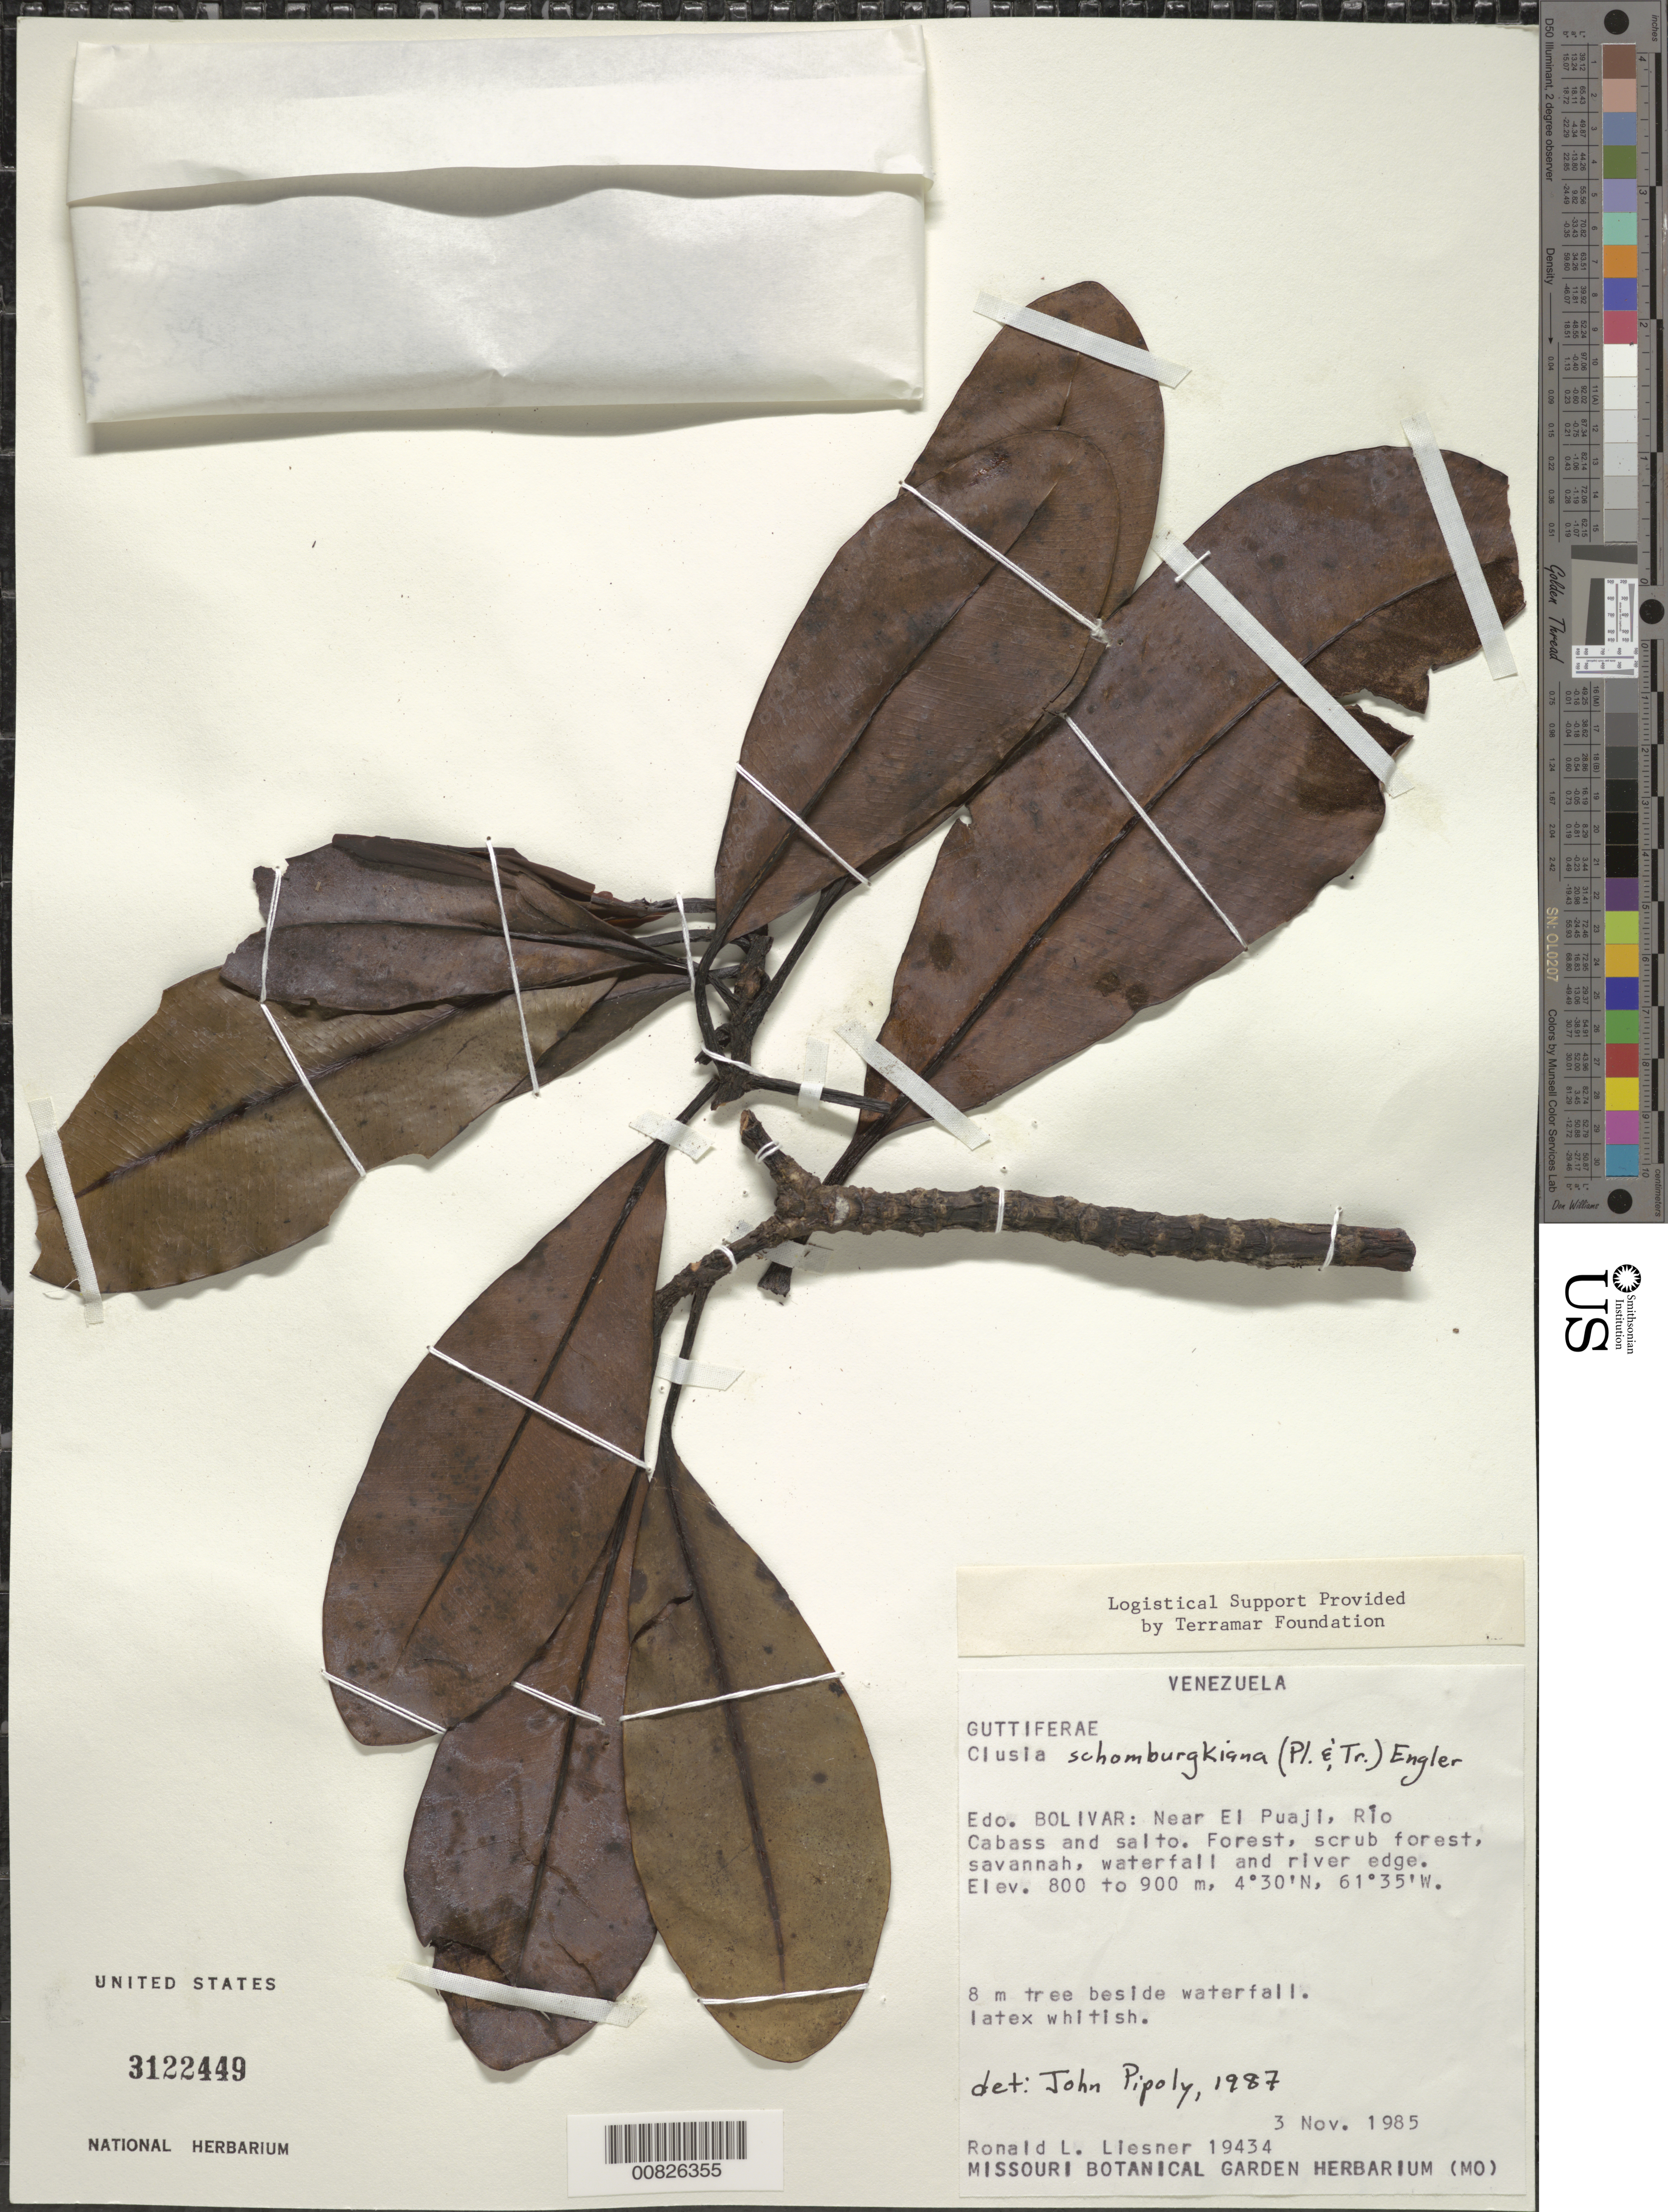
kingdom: Plantae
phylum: Tracheophyta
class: Magnoliopsida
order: Malpighiales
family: Clusiaceae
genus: Clusia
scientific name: Clusia schomburgkiana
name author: (Planch. & Triana) Benth. ex Engl.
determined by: Pipoly, J. J., III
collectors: R. L. Liesner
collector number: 19434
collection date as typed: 3-Nov-85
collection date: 1985-11-03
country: Venezuela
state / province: Bolívar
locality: El Pauji, Río Cabass and salto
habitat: Forest, scrub forest, savanna, waterfall and river edge; beside waterfall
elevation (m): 800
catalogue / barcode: US 3122449